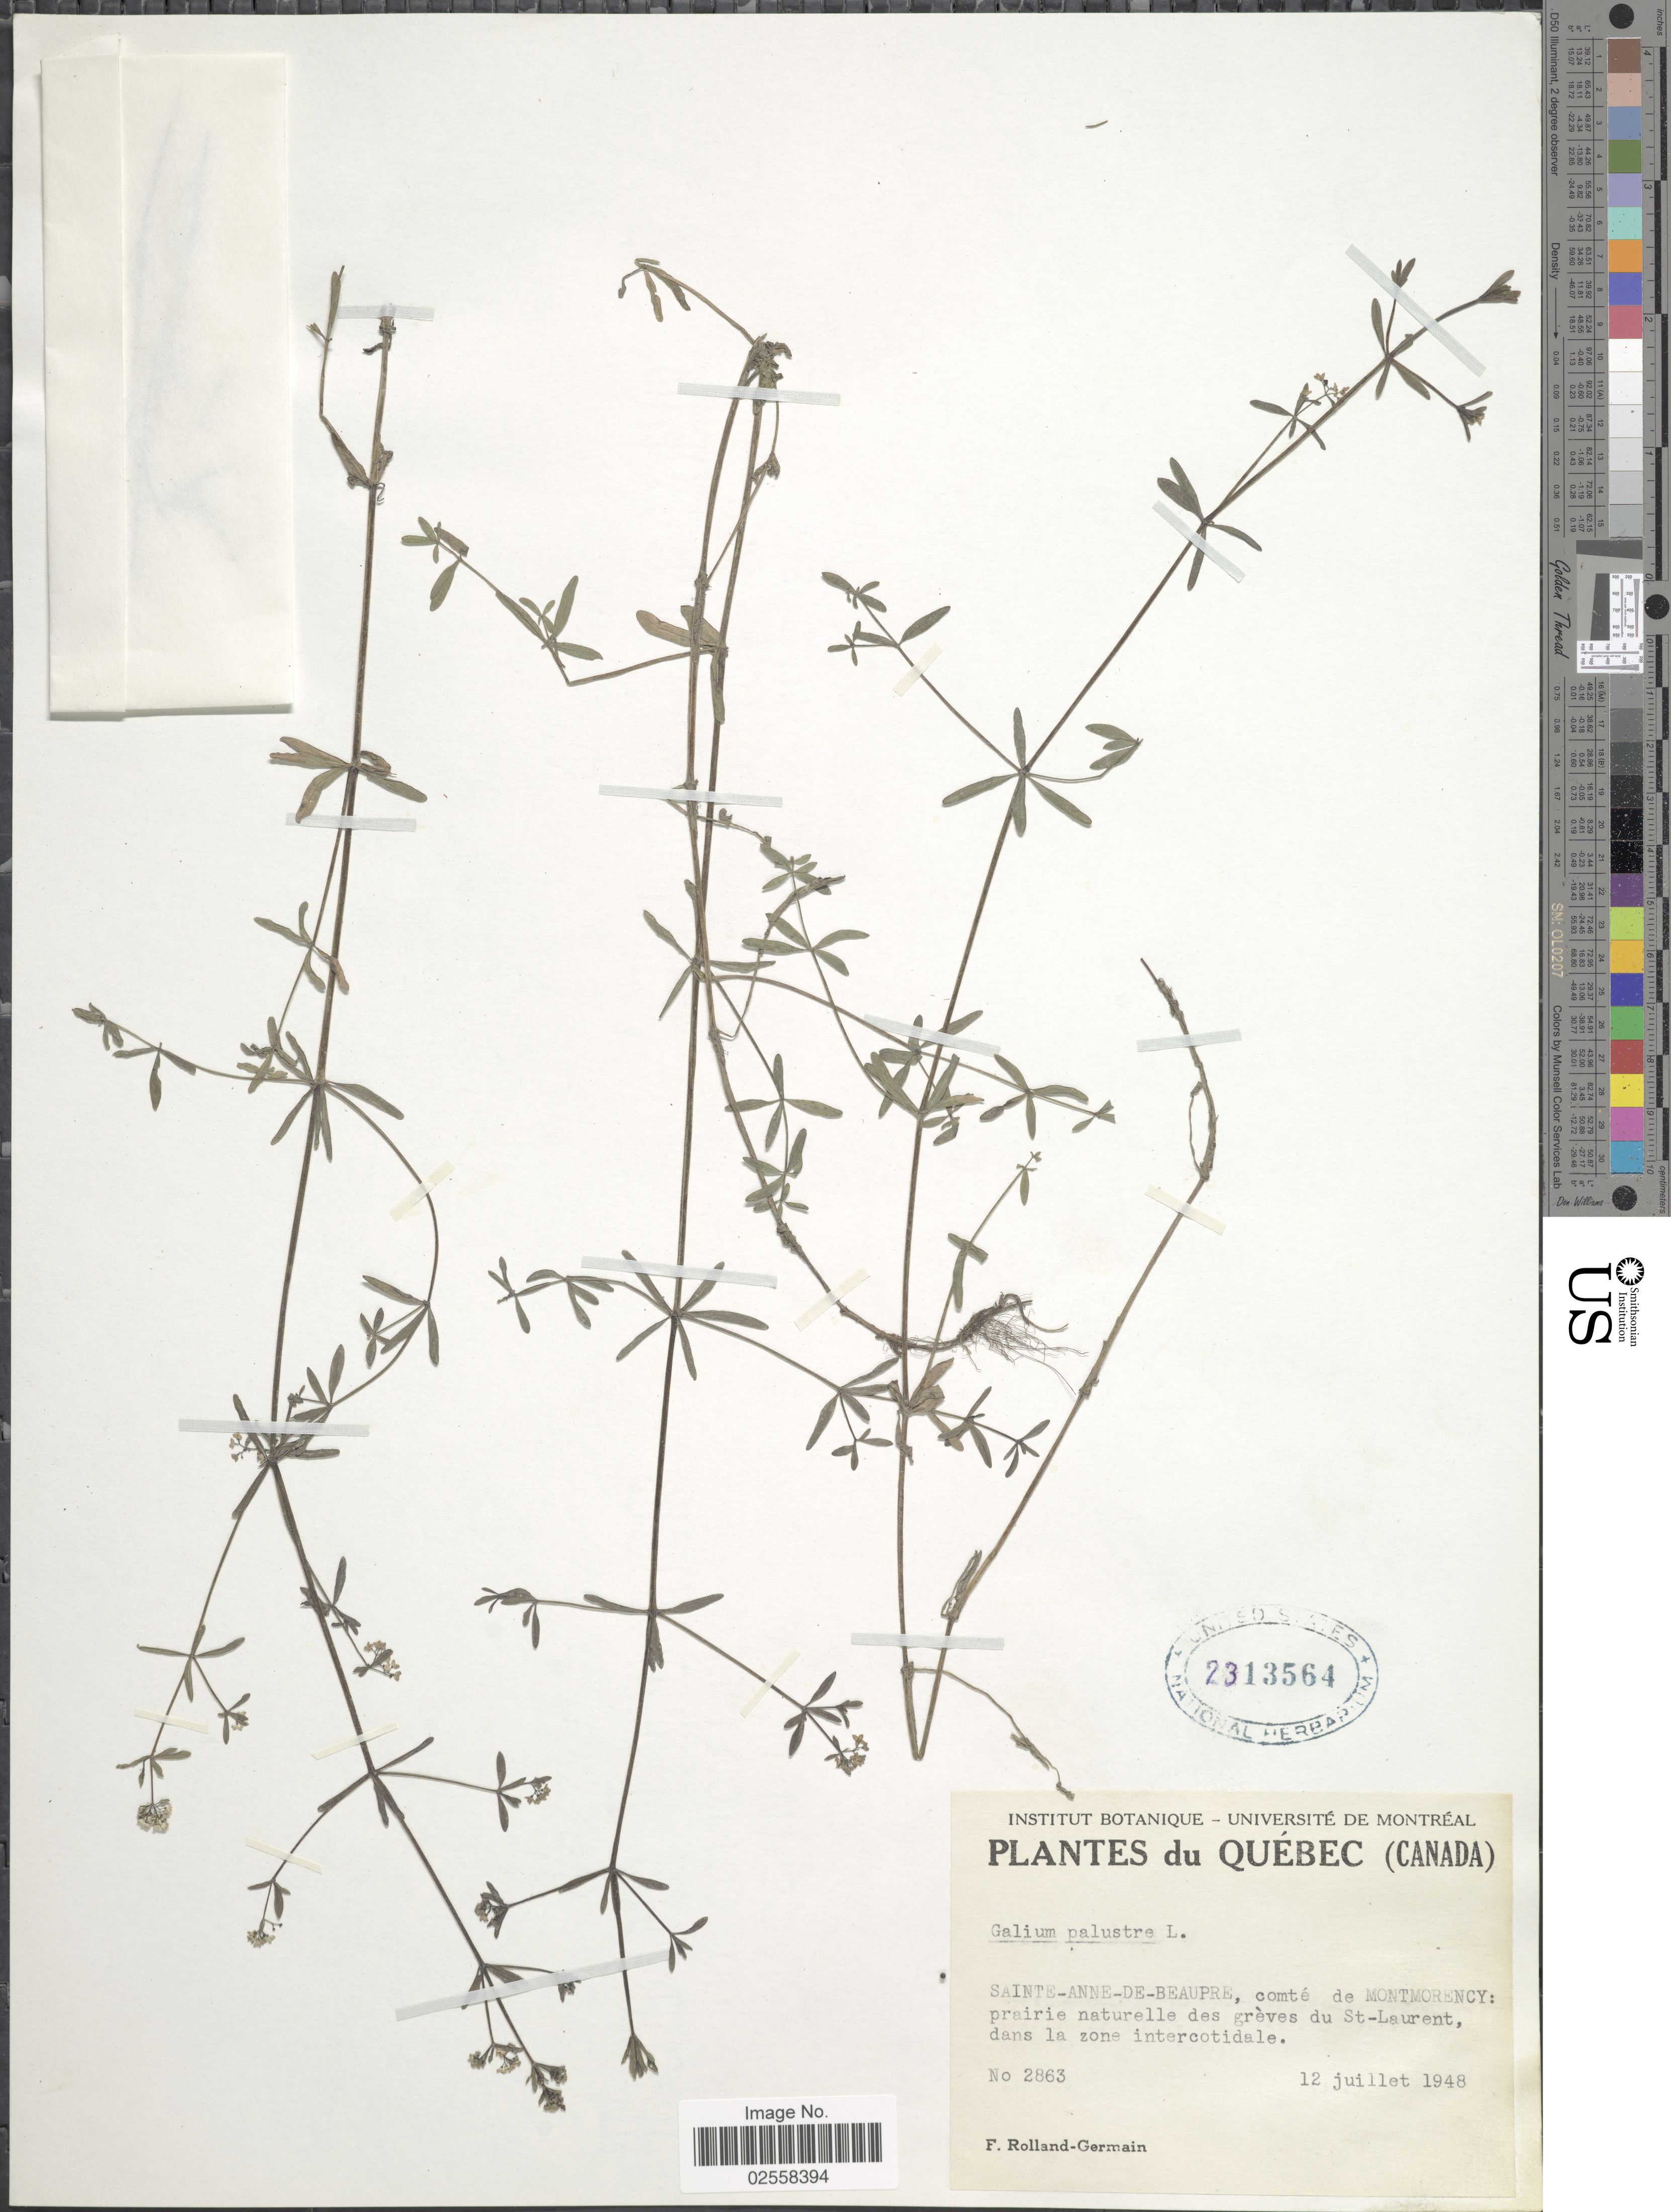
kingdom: Plantae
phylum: Tracheophyta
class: Magnoliopsida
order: Gentianales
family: Rubiaceae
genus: Galium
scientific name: Galium plumosum subsp. plumosum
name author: Rusby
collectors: Rolland-Germain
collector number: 2863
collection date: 1948-07-12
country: Canada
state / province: Quebec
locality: Sainte-Anne-de-Beaupre, comte de Montmorency, greves du St-Laurent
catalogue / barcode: US 2313564